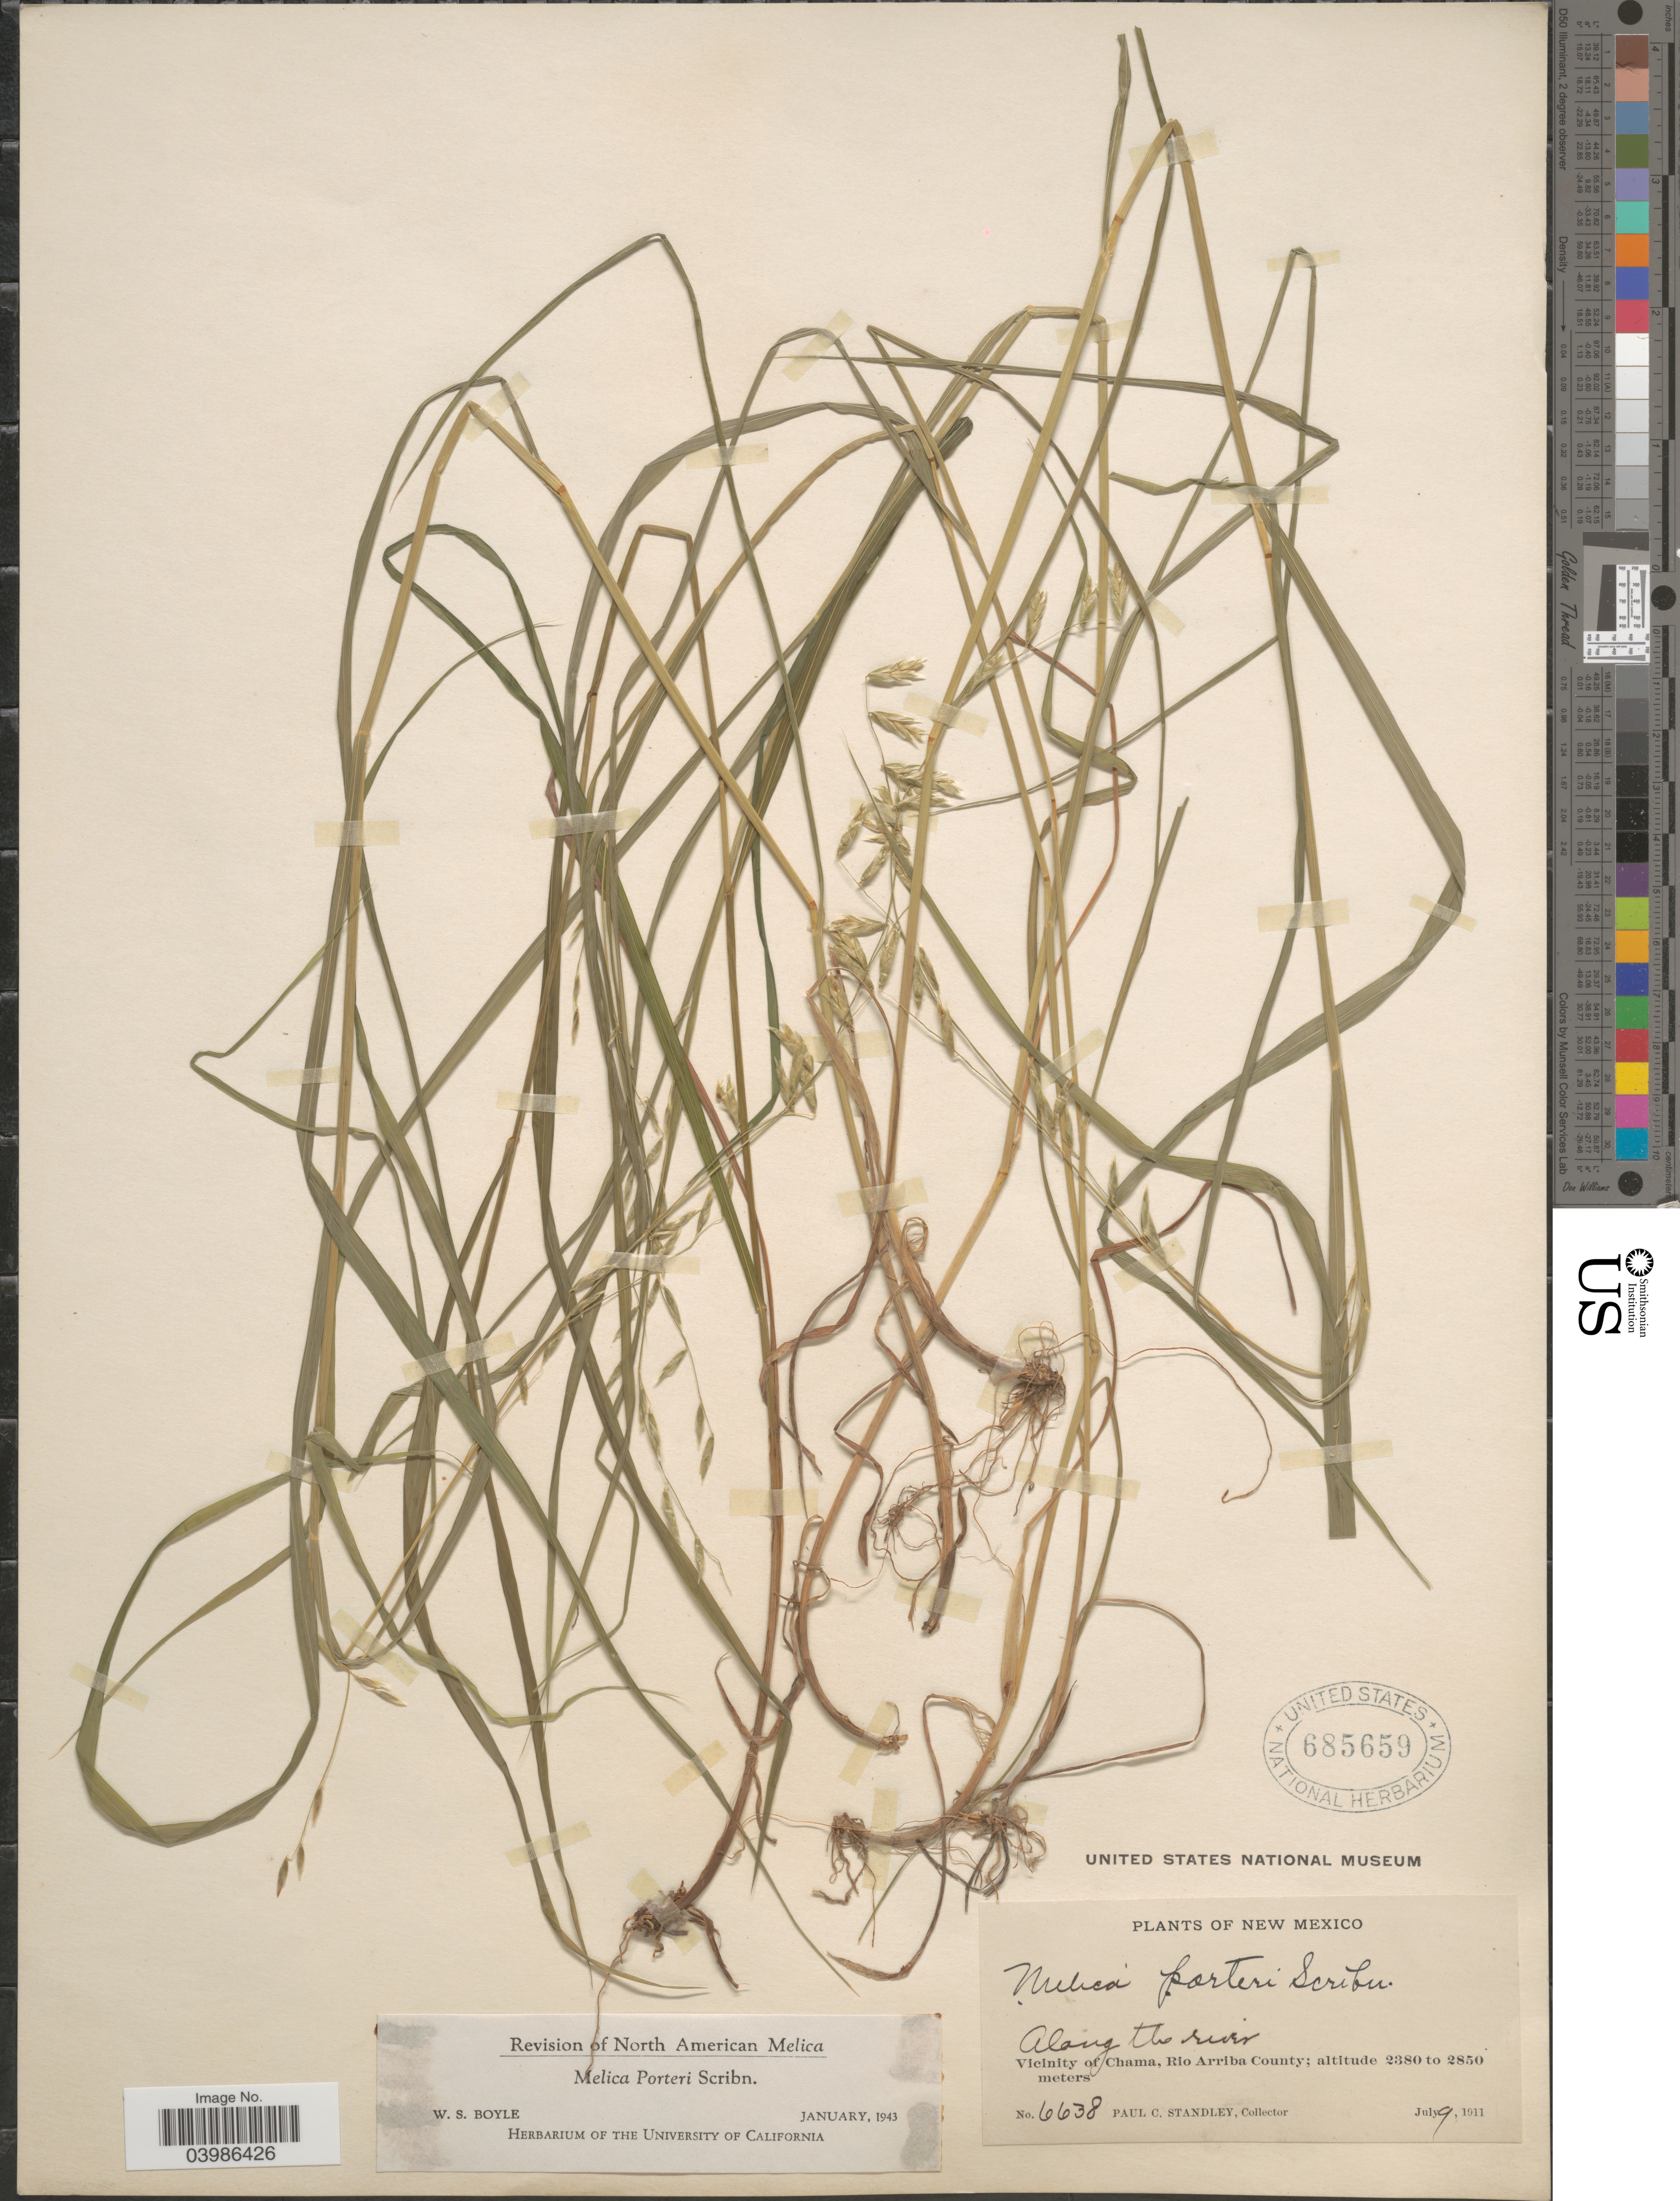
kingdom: Plantae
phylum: Tracheophyta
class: Liliopsida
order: Poales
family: Poaceae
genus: Melica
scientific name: Melica porteri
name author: Scribn.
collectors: P. C. Standley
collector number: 6638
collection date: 1911-07-09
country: United States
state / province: New Mexico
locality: Along the river. Vicinity of Chama, Rio Arriba County.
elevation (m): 2380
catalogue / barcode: US 685659